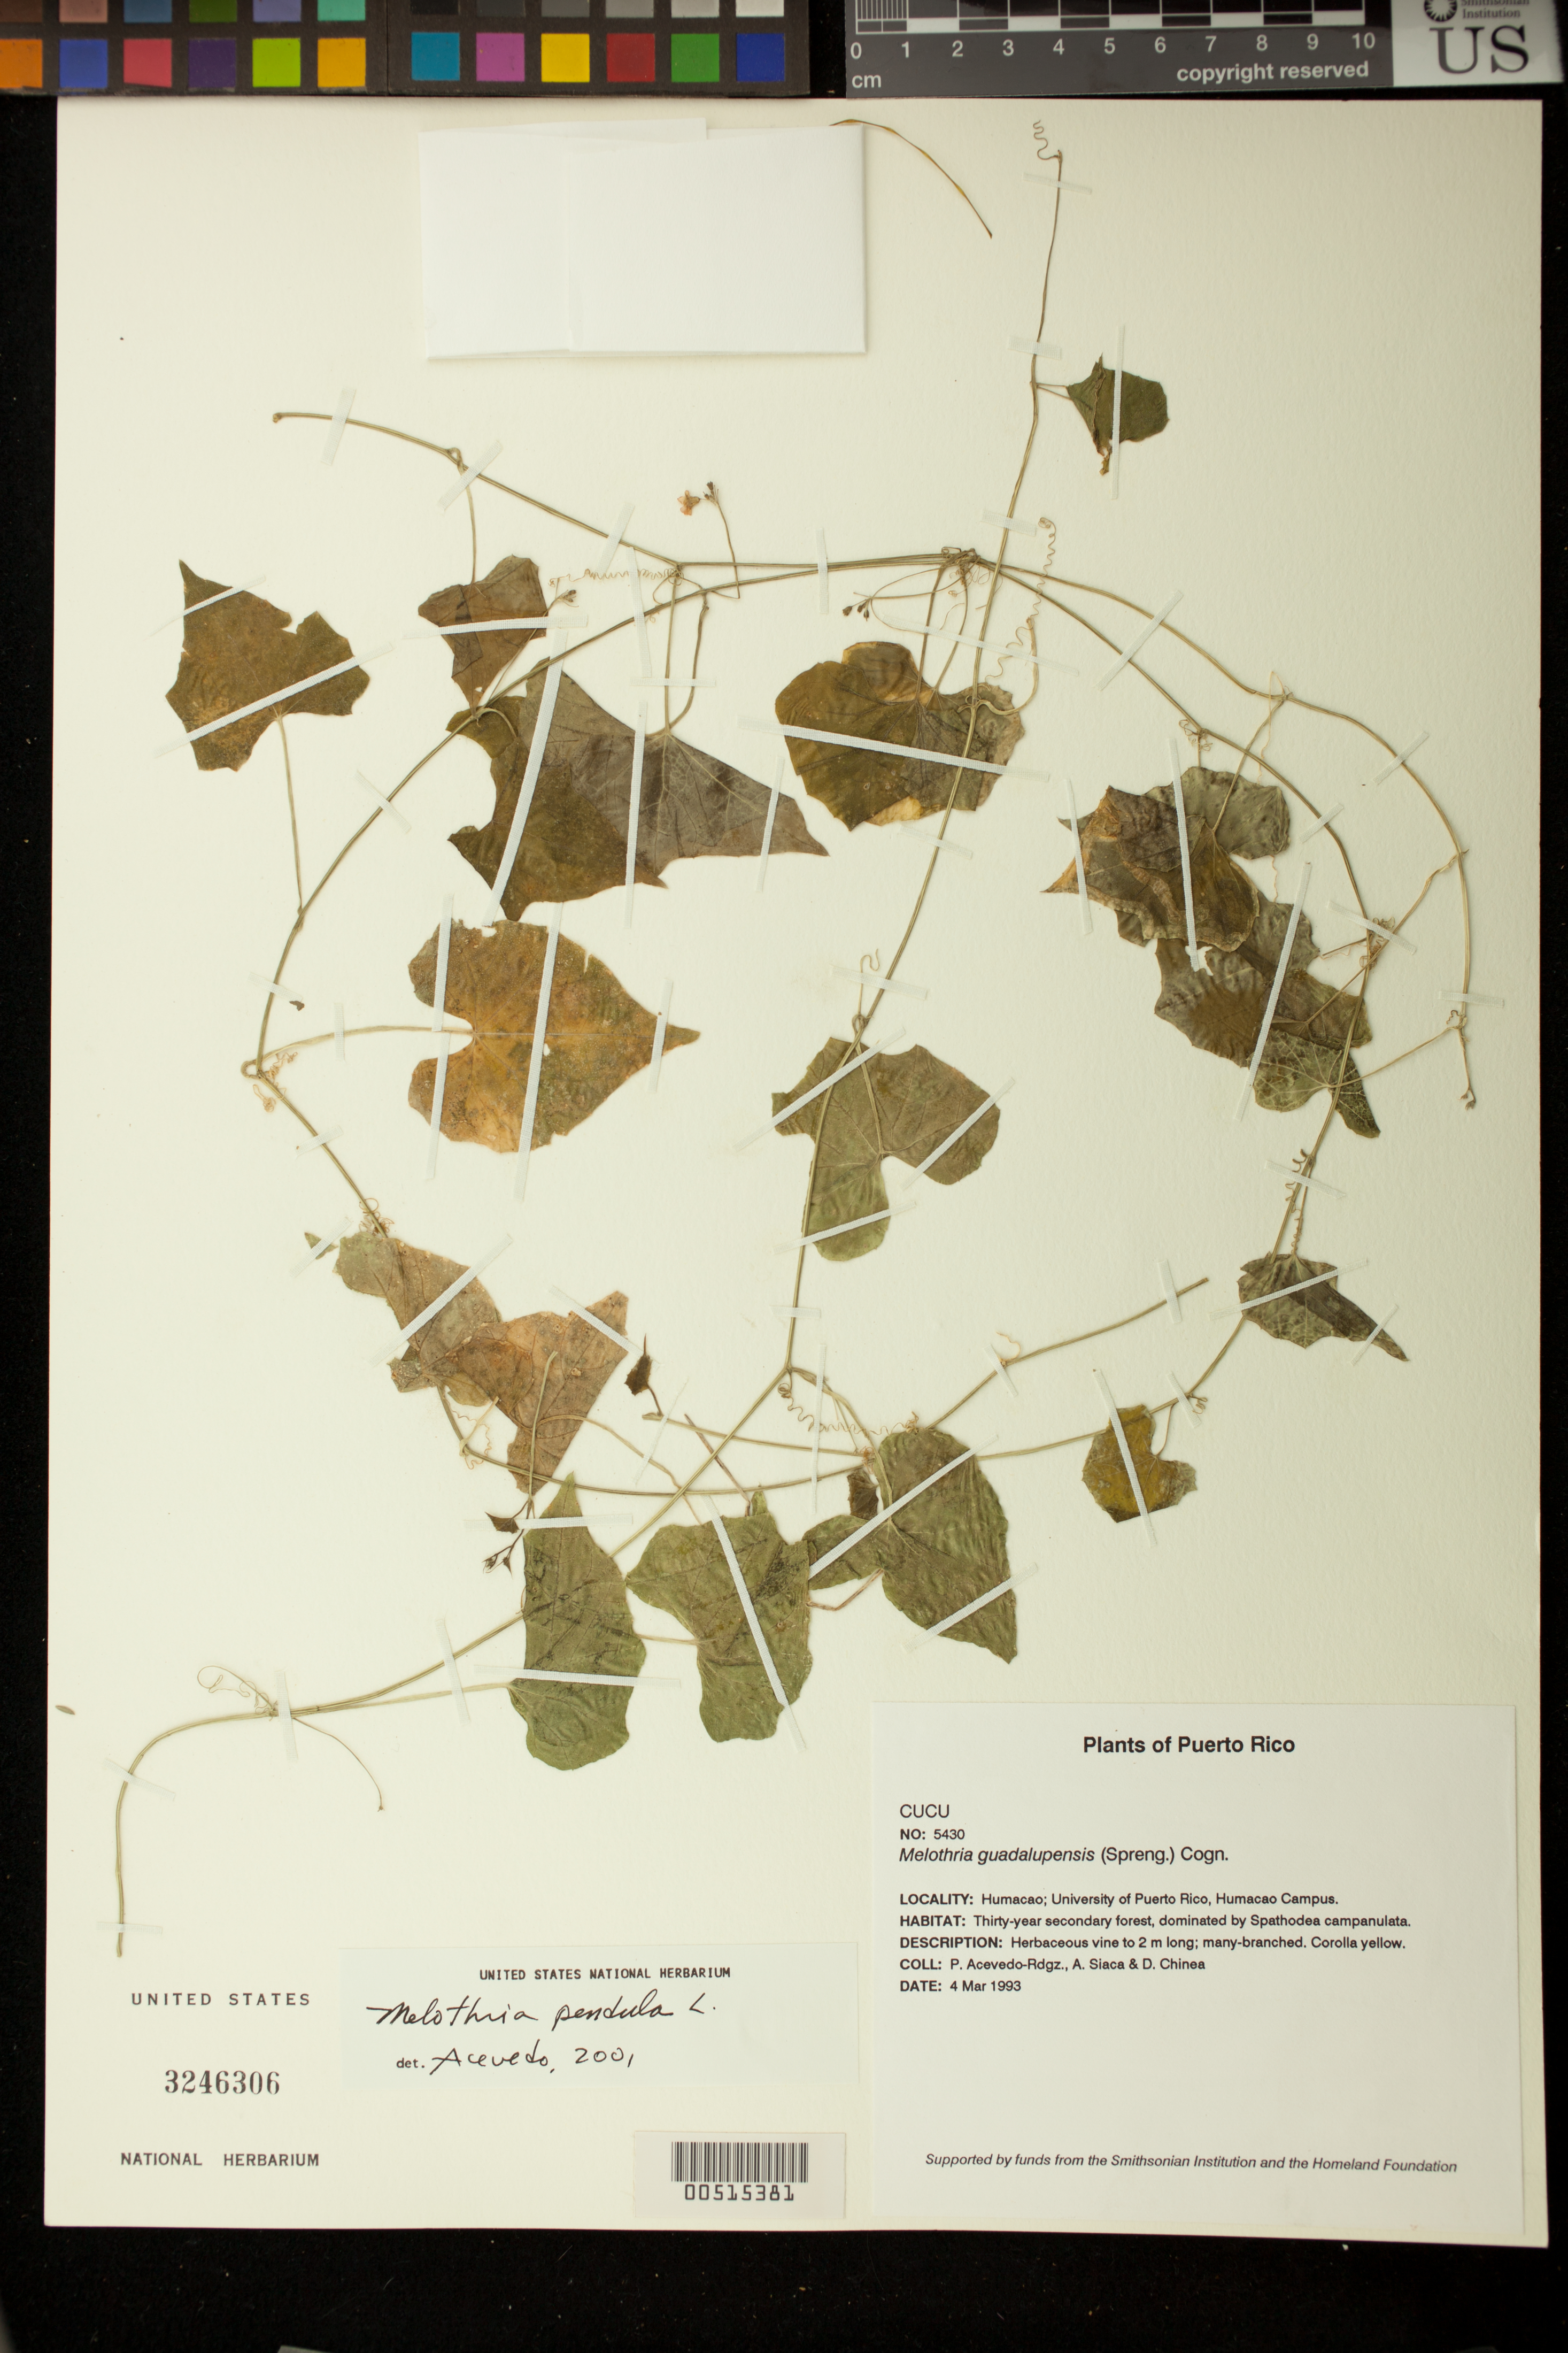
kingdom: Plantae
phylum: Tracheophyta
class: Magnoliopsida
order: Cucurbitales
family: Cucurbitaceae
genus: Melothria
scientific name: Melothria guadalupensis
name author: (Spreng.) Cogn.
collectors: P. Acevedo-Rodr.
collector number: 5430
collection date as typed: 04 Mar 1993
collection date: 1993-03-04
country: Puerto Rico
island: Puerto Rico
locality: Humacao. University of Puerto Rico, Humacao Campus.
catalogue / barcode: US 3246306